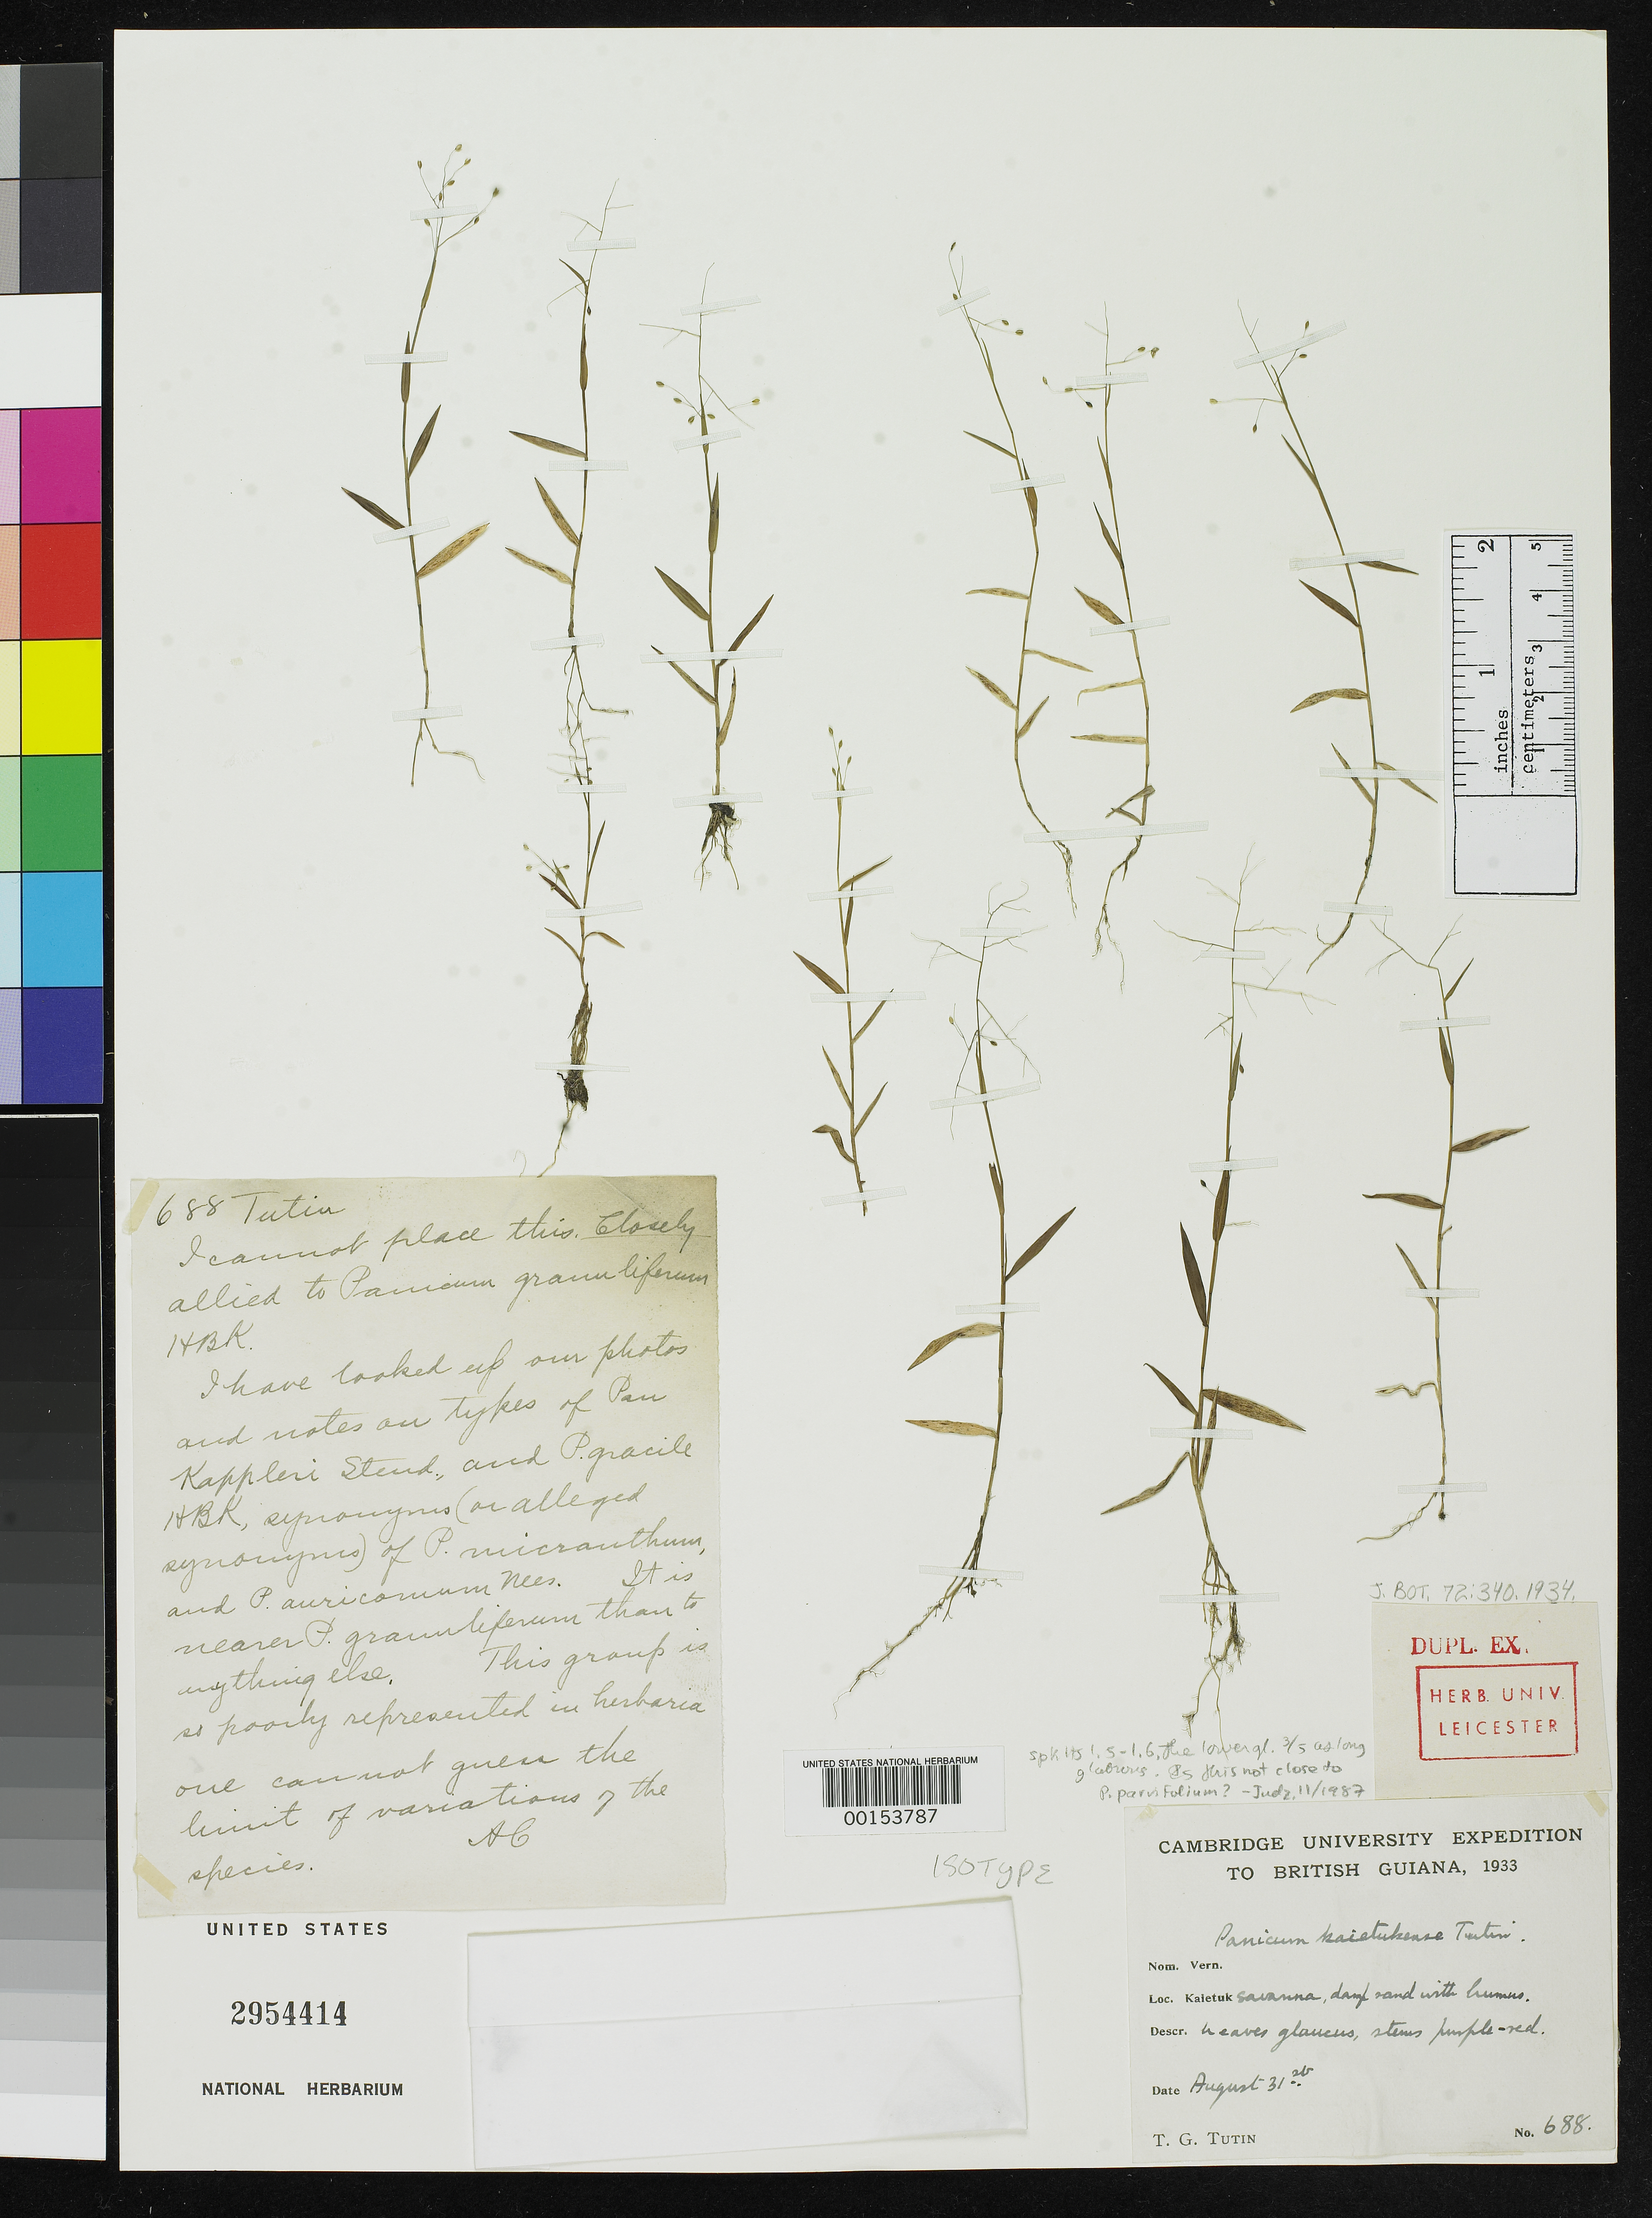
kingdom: Plantae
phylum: Tracheophyta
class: Liliopsida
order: Poales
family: Poaceae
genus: Panicum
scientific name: Panicum kaietukense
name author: Tutin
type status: Isotype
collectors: T. G. Tutin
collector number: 688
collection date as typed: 31 Aug 1933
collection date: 1933-08-31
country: Guyana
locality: Kaieteur savannah, Potaro River.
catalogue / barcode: US 2954414